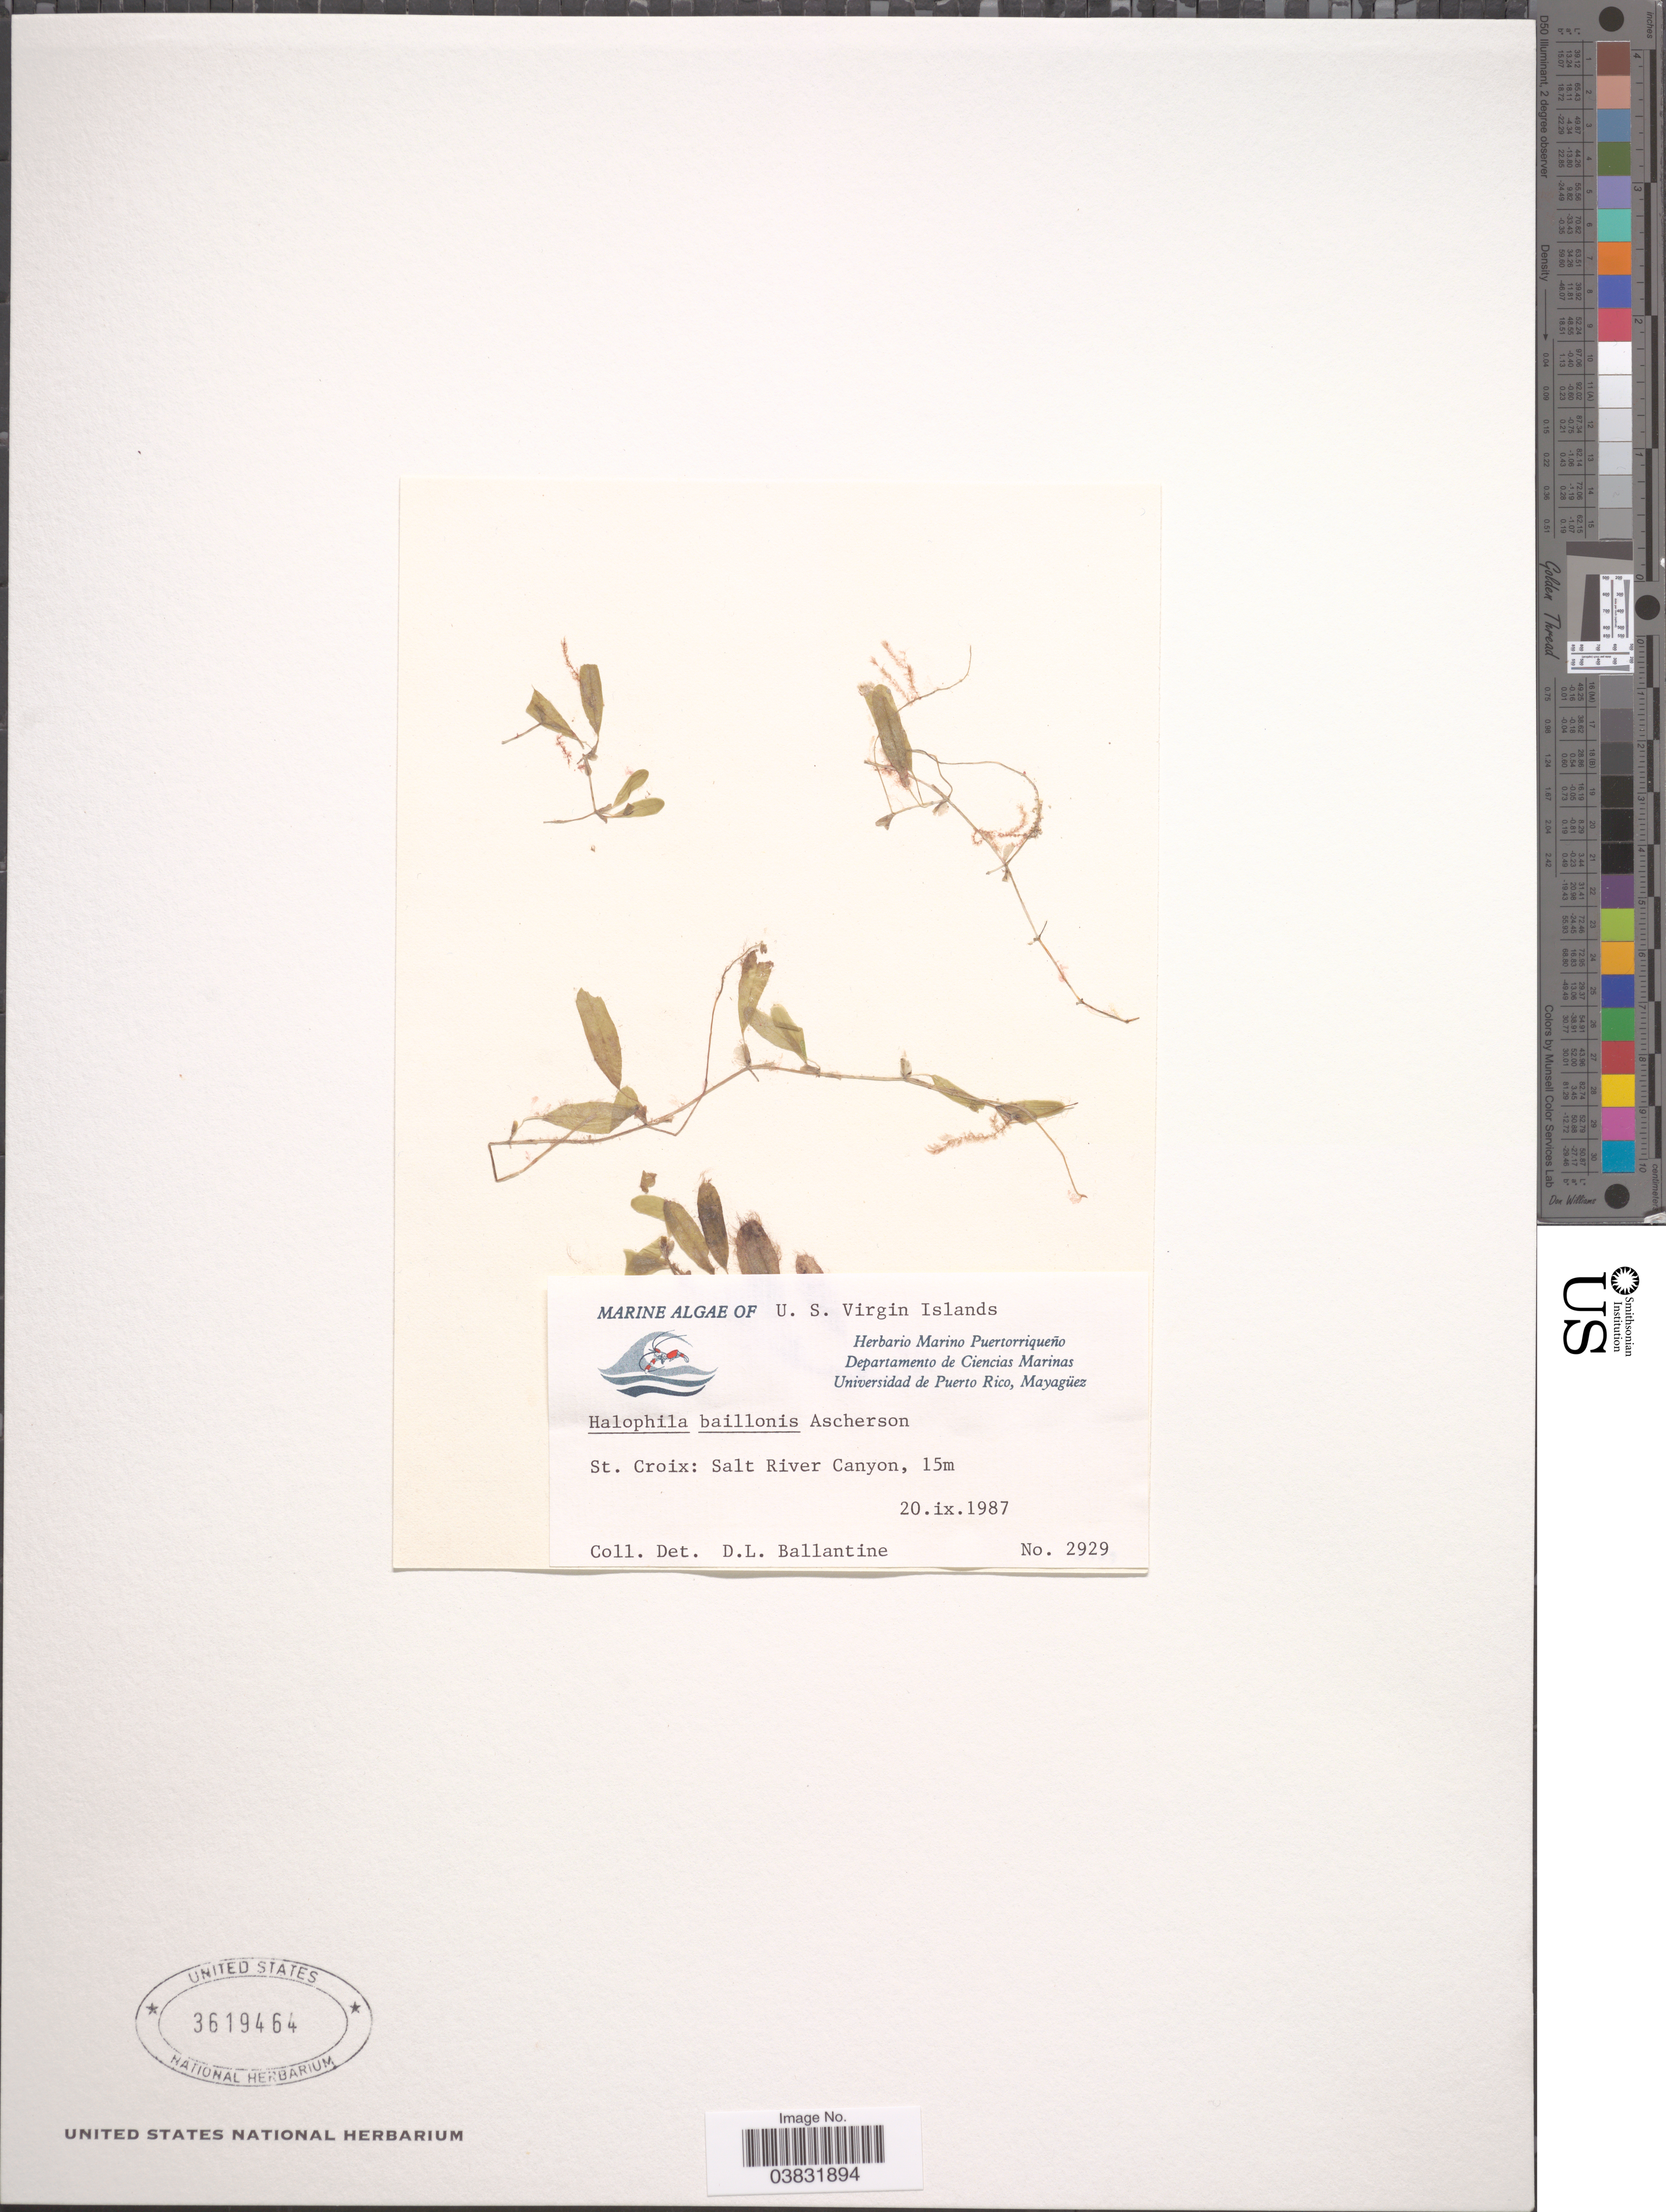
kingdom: Plantae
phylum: Tracheophyta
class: Liliopsida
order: Alismatales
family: Hydrocharitaceae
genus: Halophila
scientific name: Halophila baillonis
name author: Asch. ex Dickie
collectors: D.L. Ballantine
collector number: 2929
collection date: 1987-11-20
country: U.S. Virgin Islands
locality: St. Croix: Salt River Canyon.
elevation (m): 15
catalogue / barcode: US 3619464